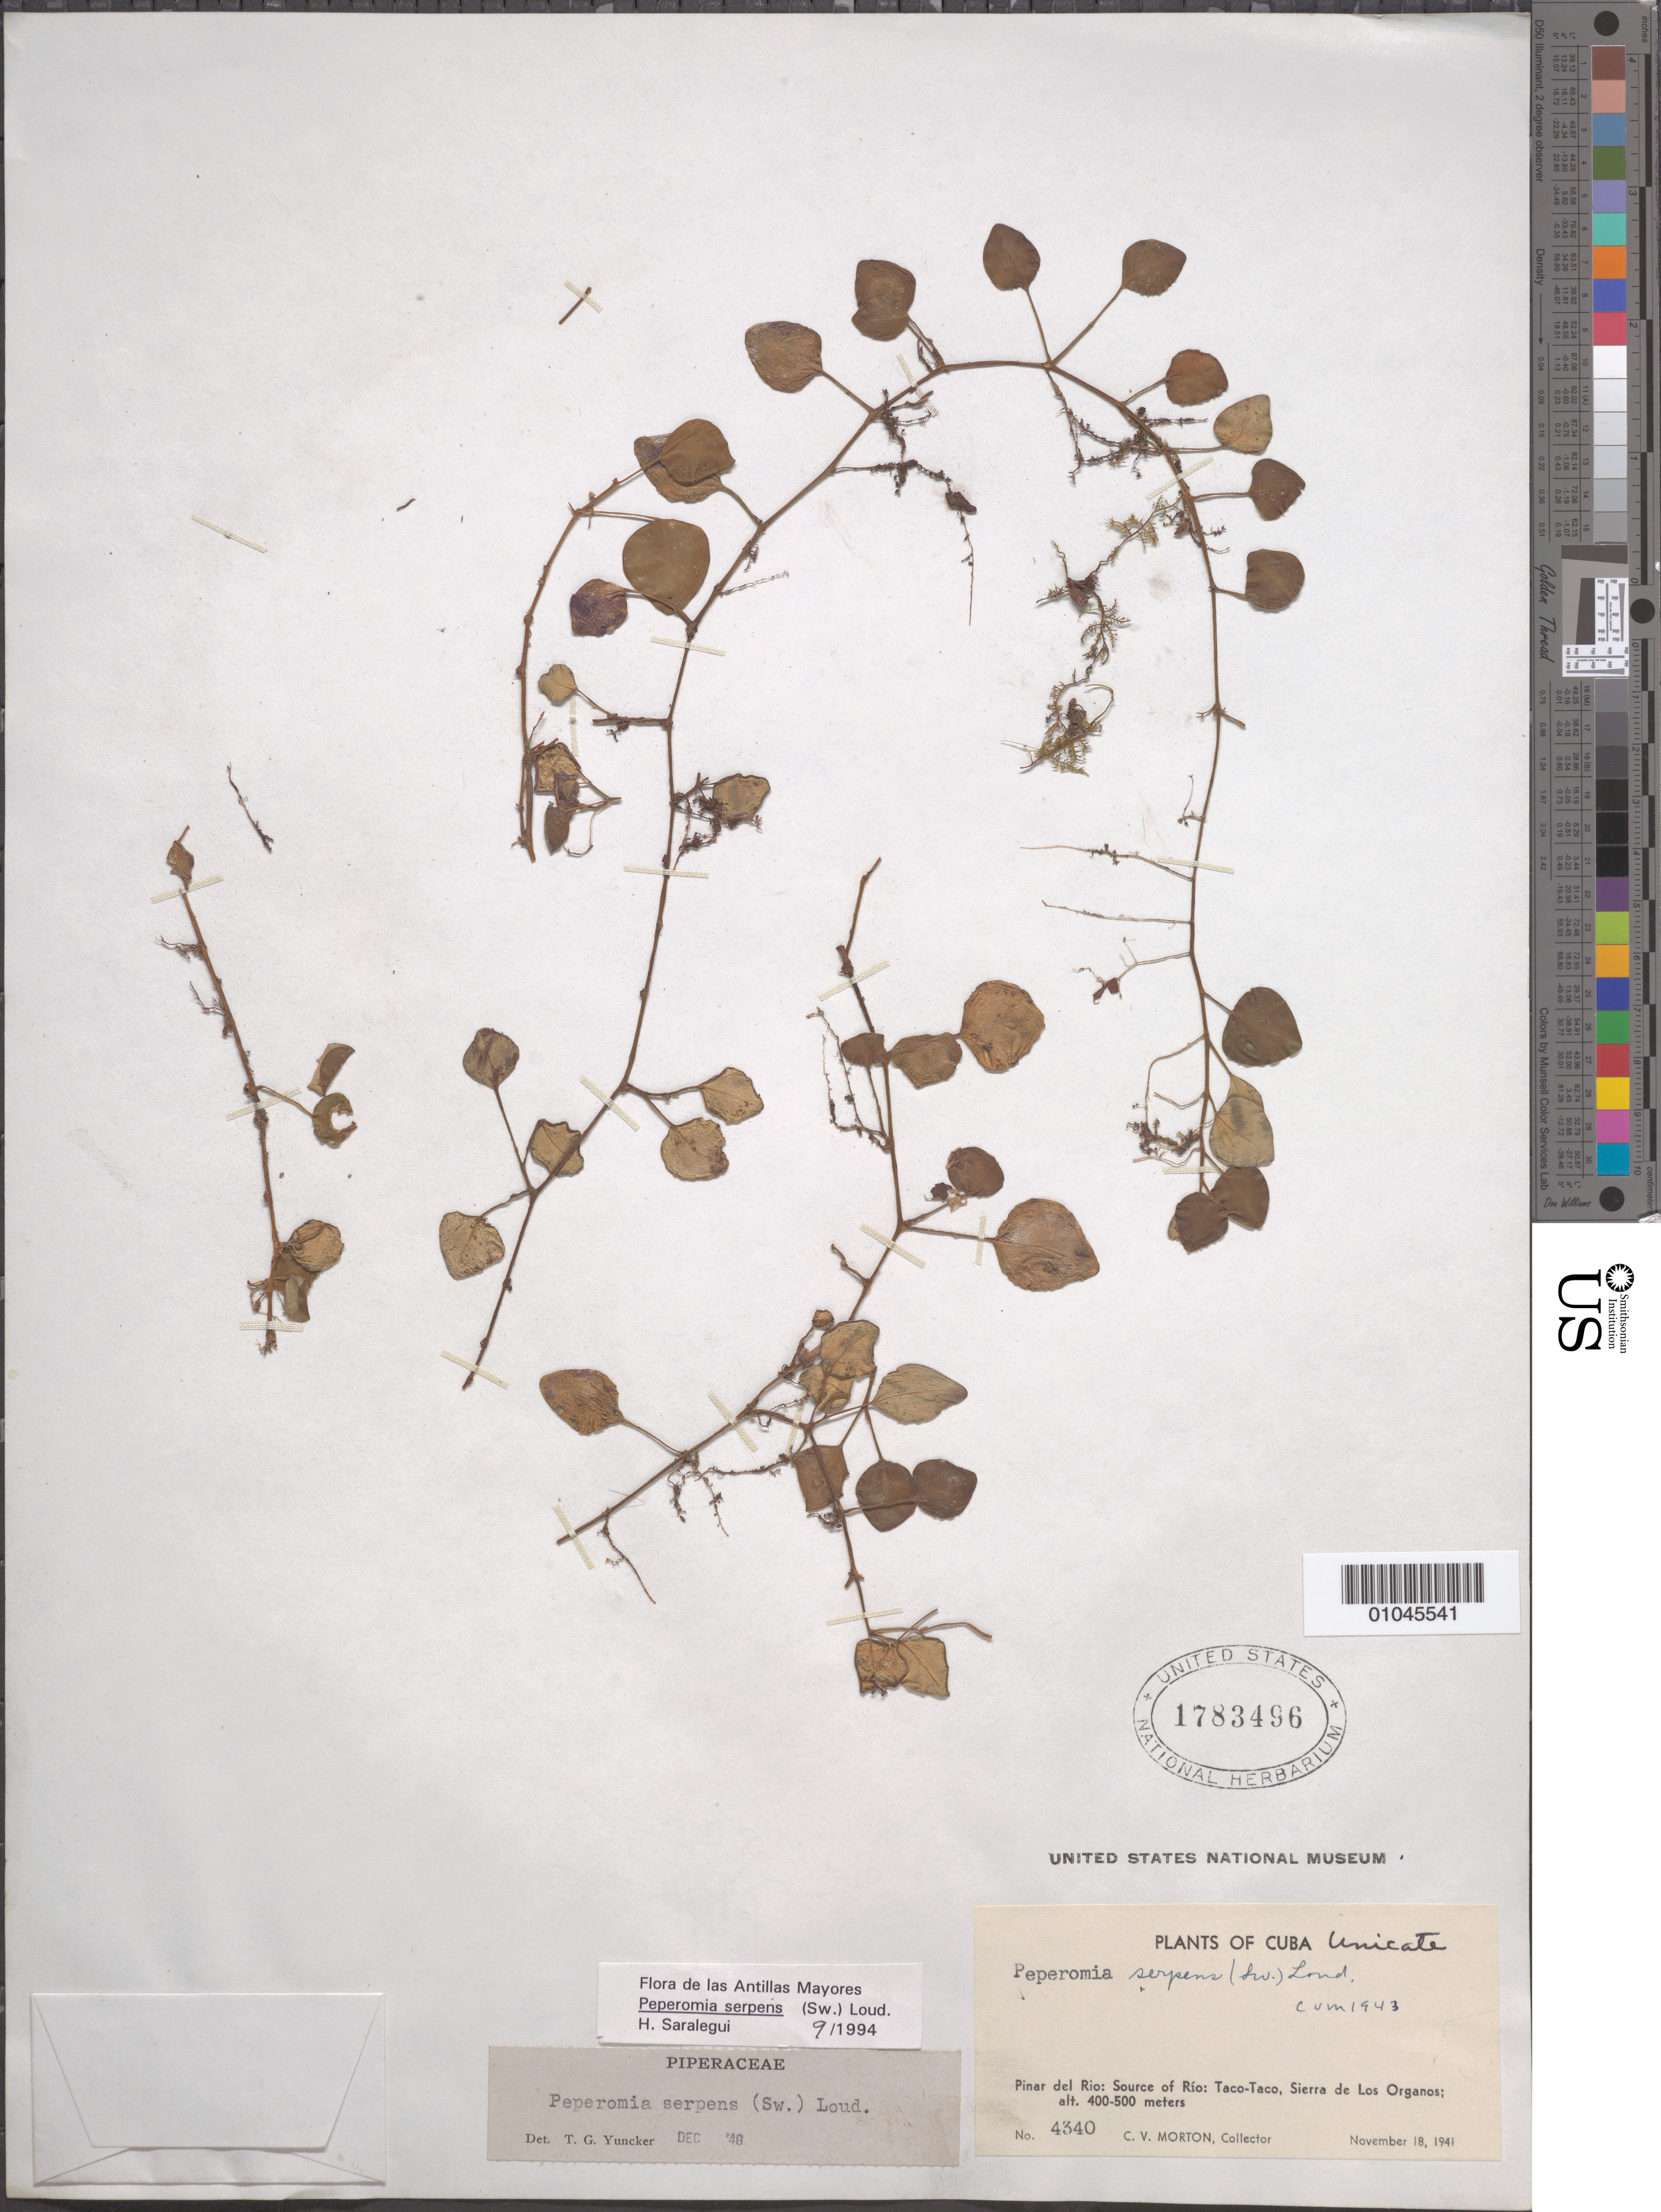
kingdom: Plantae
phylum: Tracheophyta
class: Magnoliopsida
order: Piperales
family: Piperaceae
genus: Peperomia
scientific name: Peperomia scandens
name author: Ruiz & Pav.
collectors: C. V. Morton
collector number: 4340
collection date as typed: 18 Nov 1941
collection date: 1941-11-18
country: Cuba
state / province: Pinar del Rio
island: Cuba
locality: Pinar del Rio, Taco-Taco, Sierra de los Organos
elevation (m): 400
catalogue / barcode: US 1783496